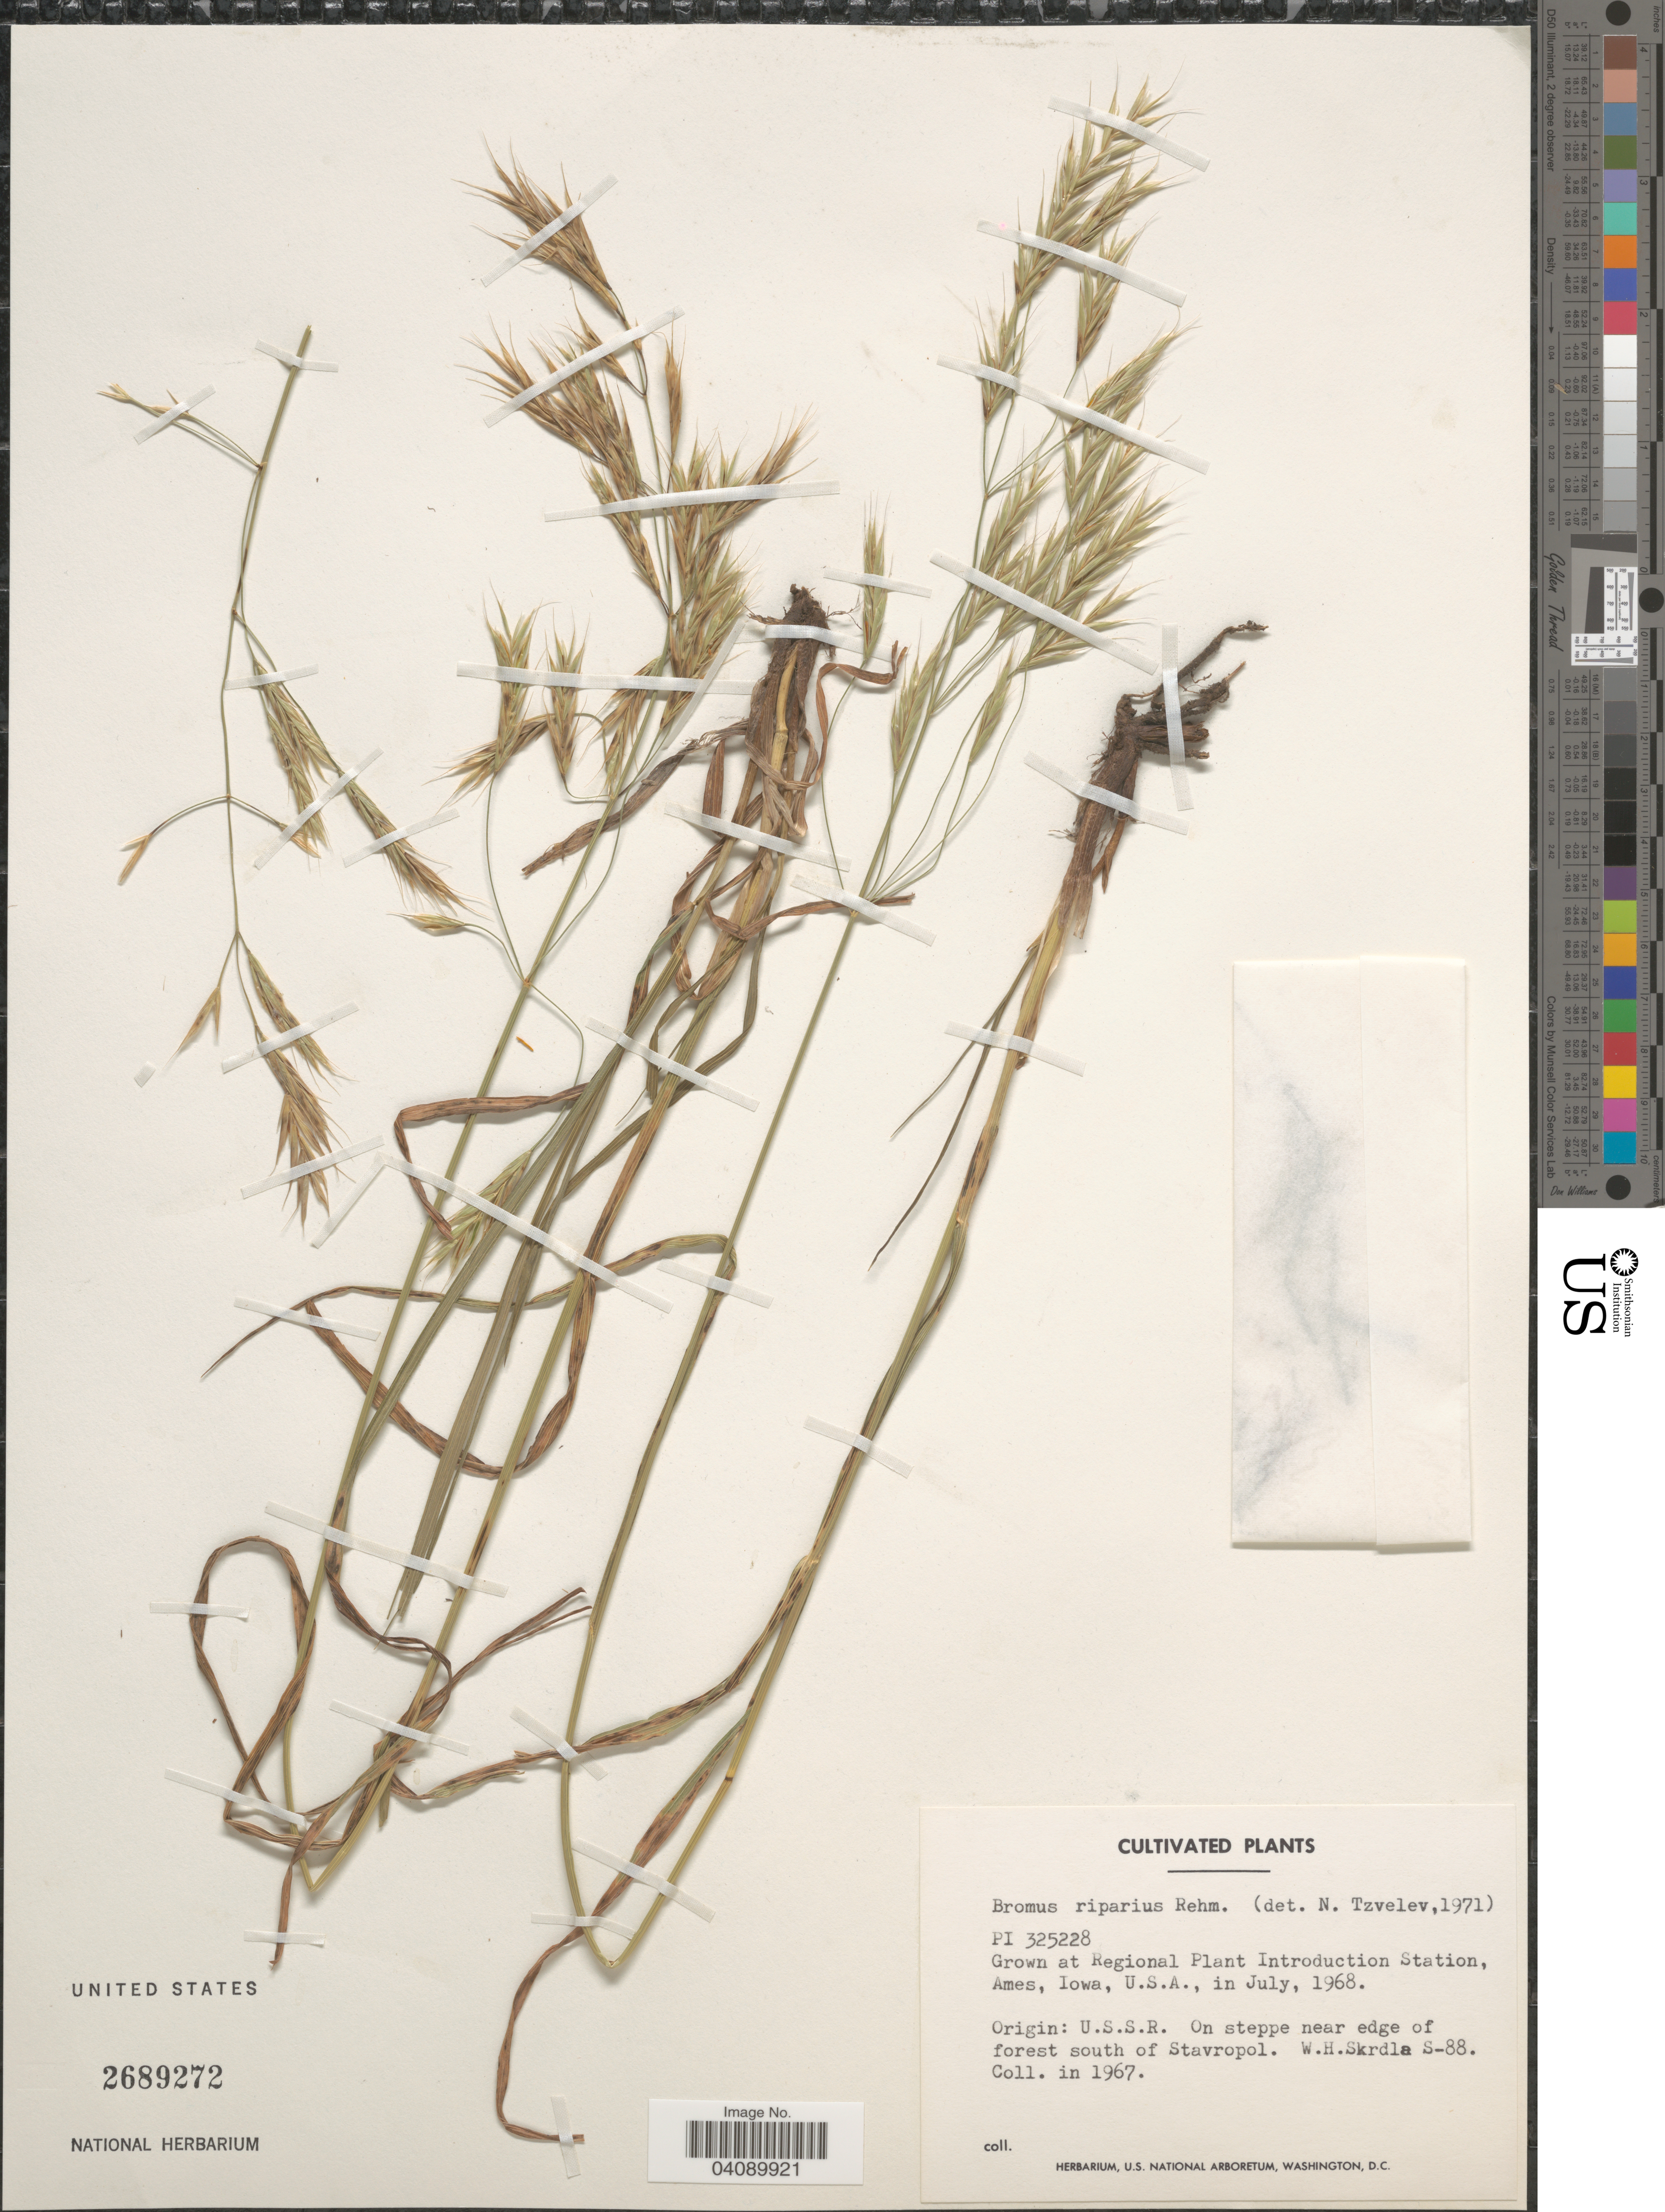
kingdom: Plantae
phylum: Tracheophyta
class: Liliopsida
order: Poales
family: Poaceae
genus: Bromus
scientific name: Bromus riparius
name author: Rehmann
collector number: PI 325228?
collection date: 1968-07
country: United States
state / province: Iowa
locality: Grown at Regional Plant Introduction Station, Ames.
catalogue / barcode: US 2689272